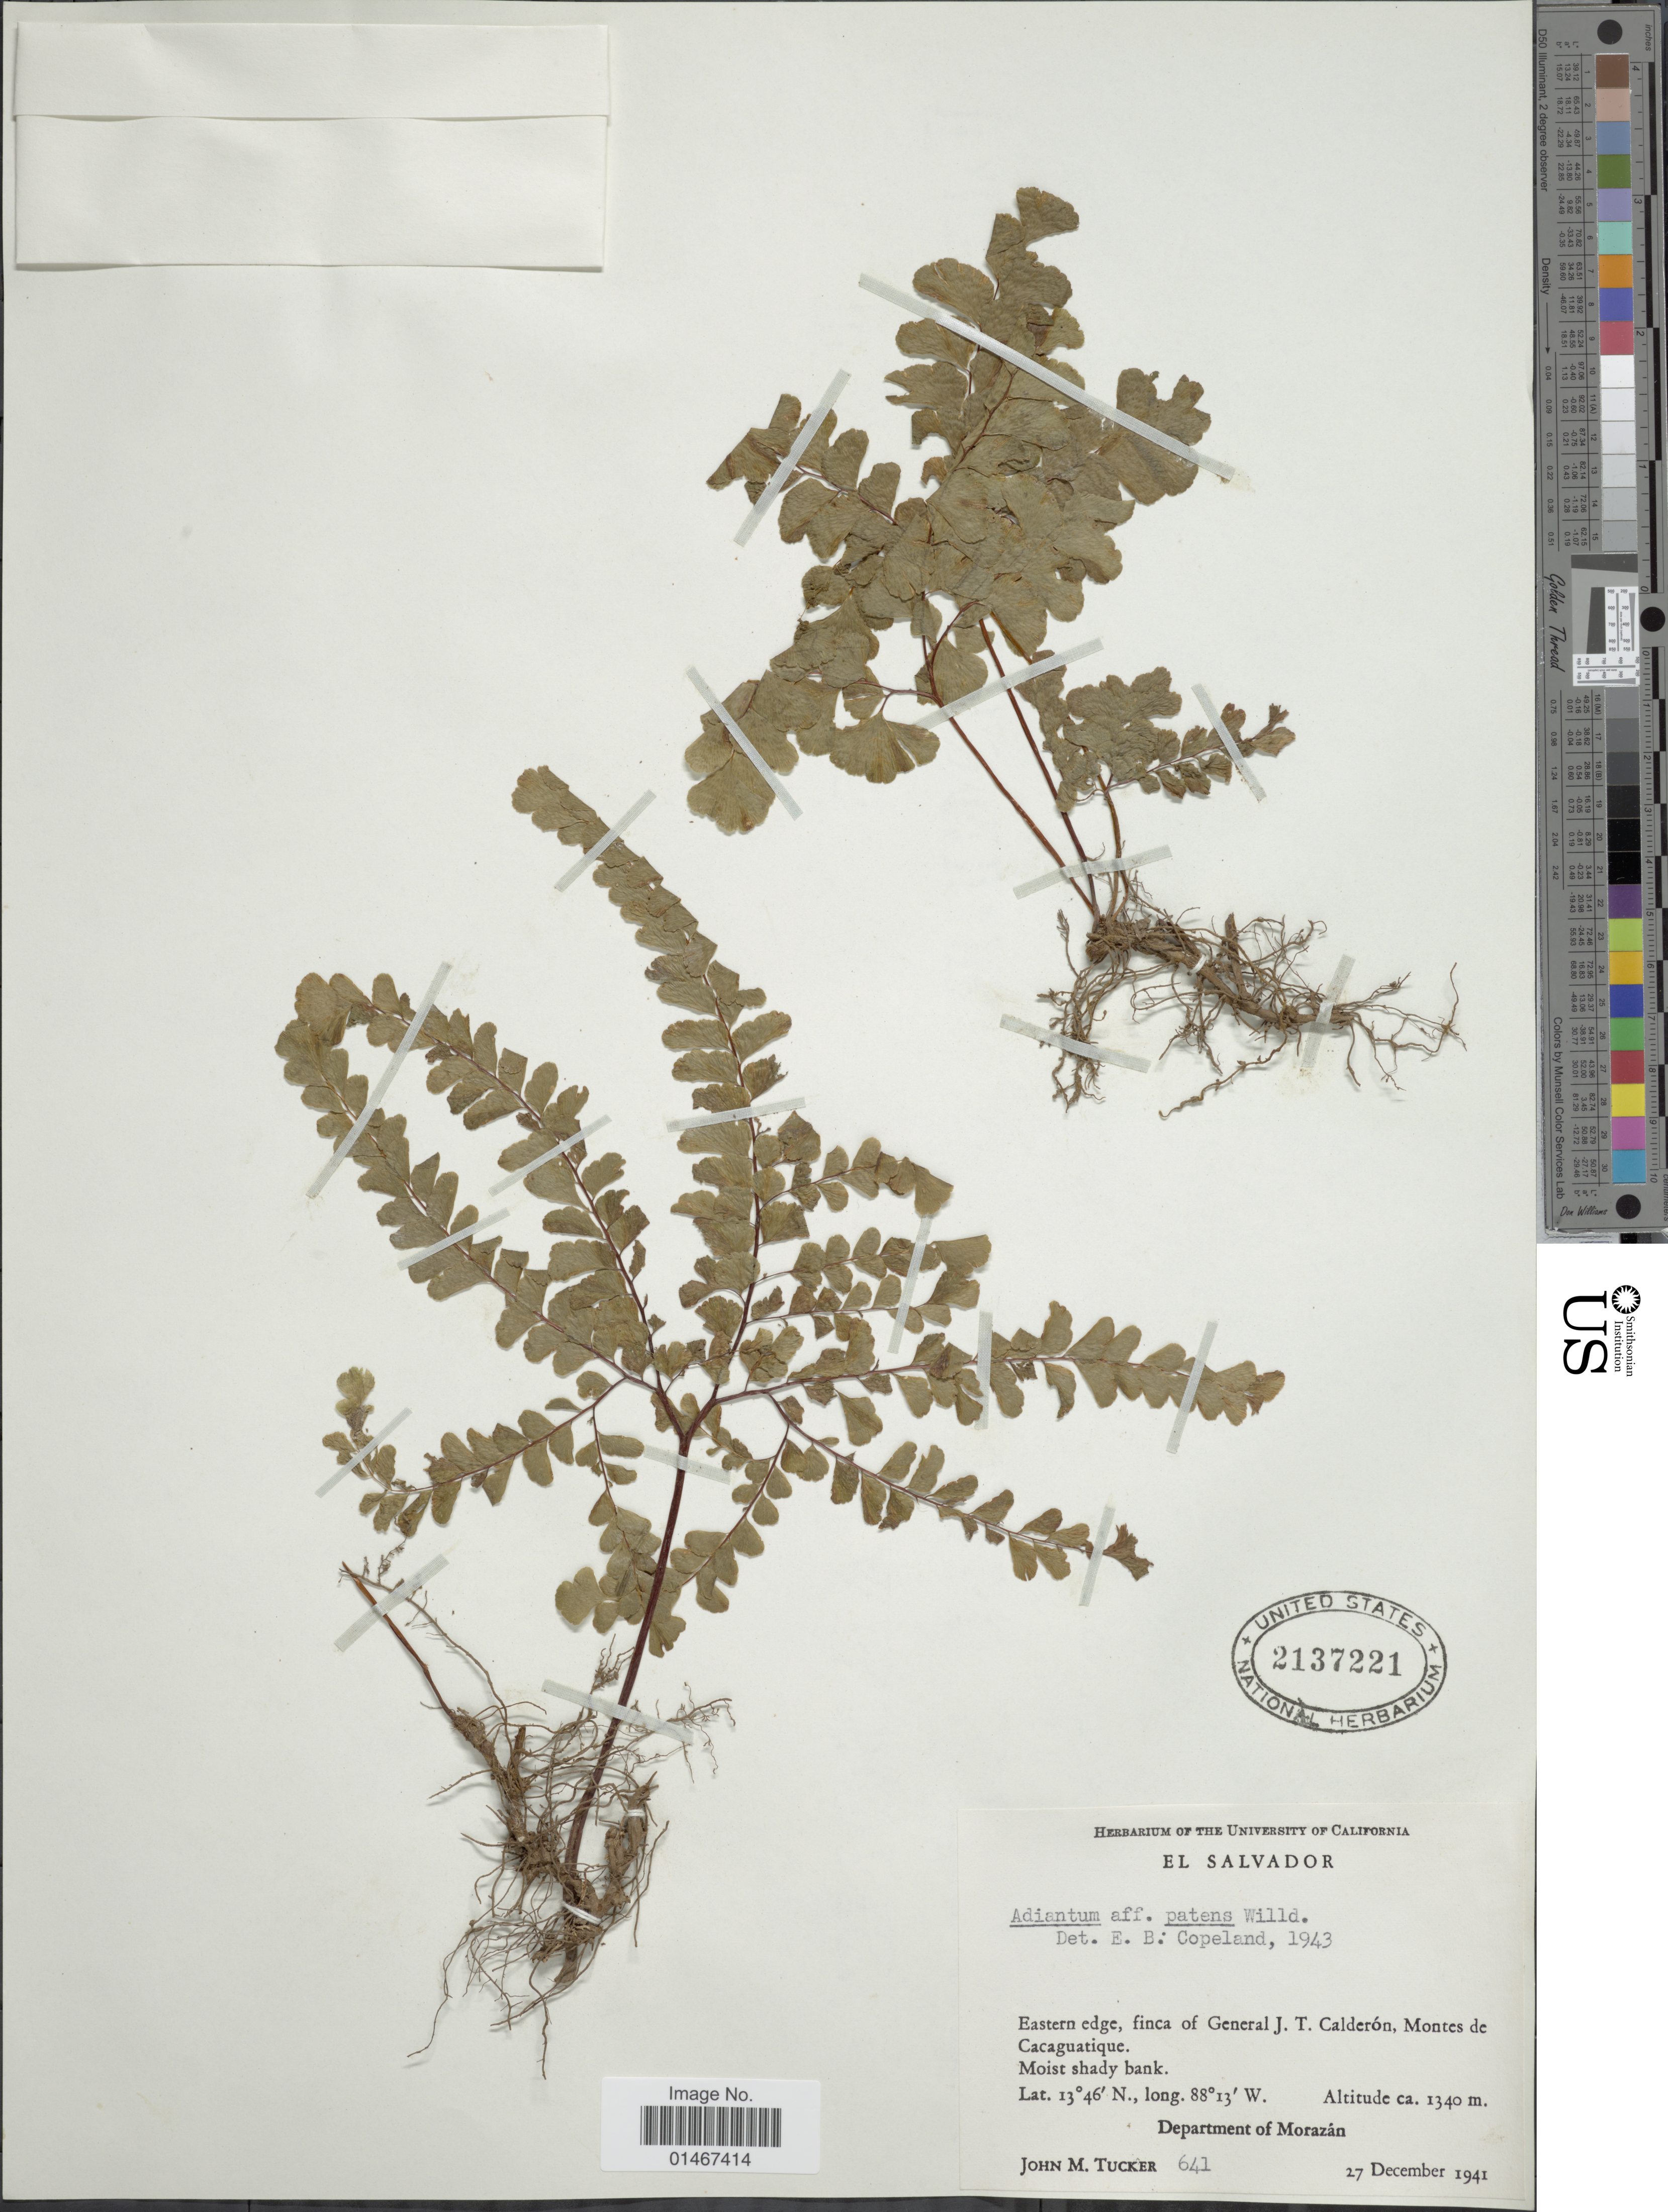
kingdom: Plantae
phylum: Tracheophyta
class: Polypodiopsida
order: Polypodiales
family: Pteridaceae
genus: Adiantum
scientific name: Adiantum patens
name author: Willd.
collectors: J. M. Tucker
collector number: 641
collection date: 1941-12-27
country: El Salvador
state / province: Morazan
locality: Eastern edge, finca of General J.T. Calderon, Montes de Cacaguatique.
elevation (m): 1340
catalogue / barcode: US 2137221